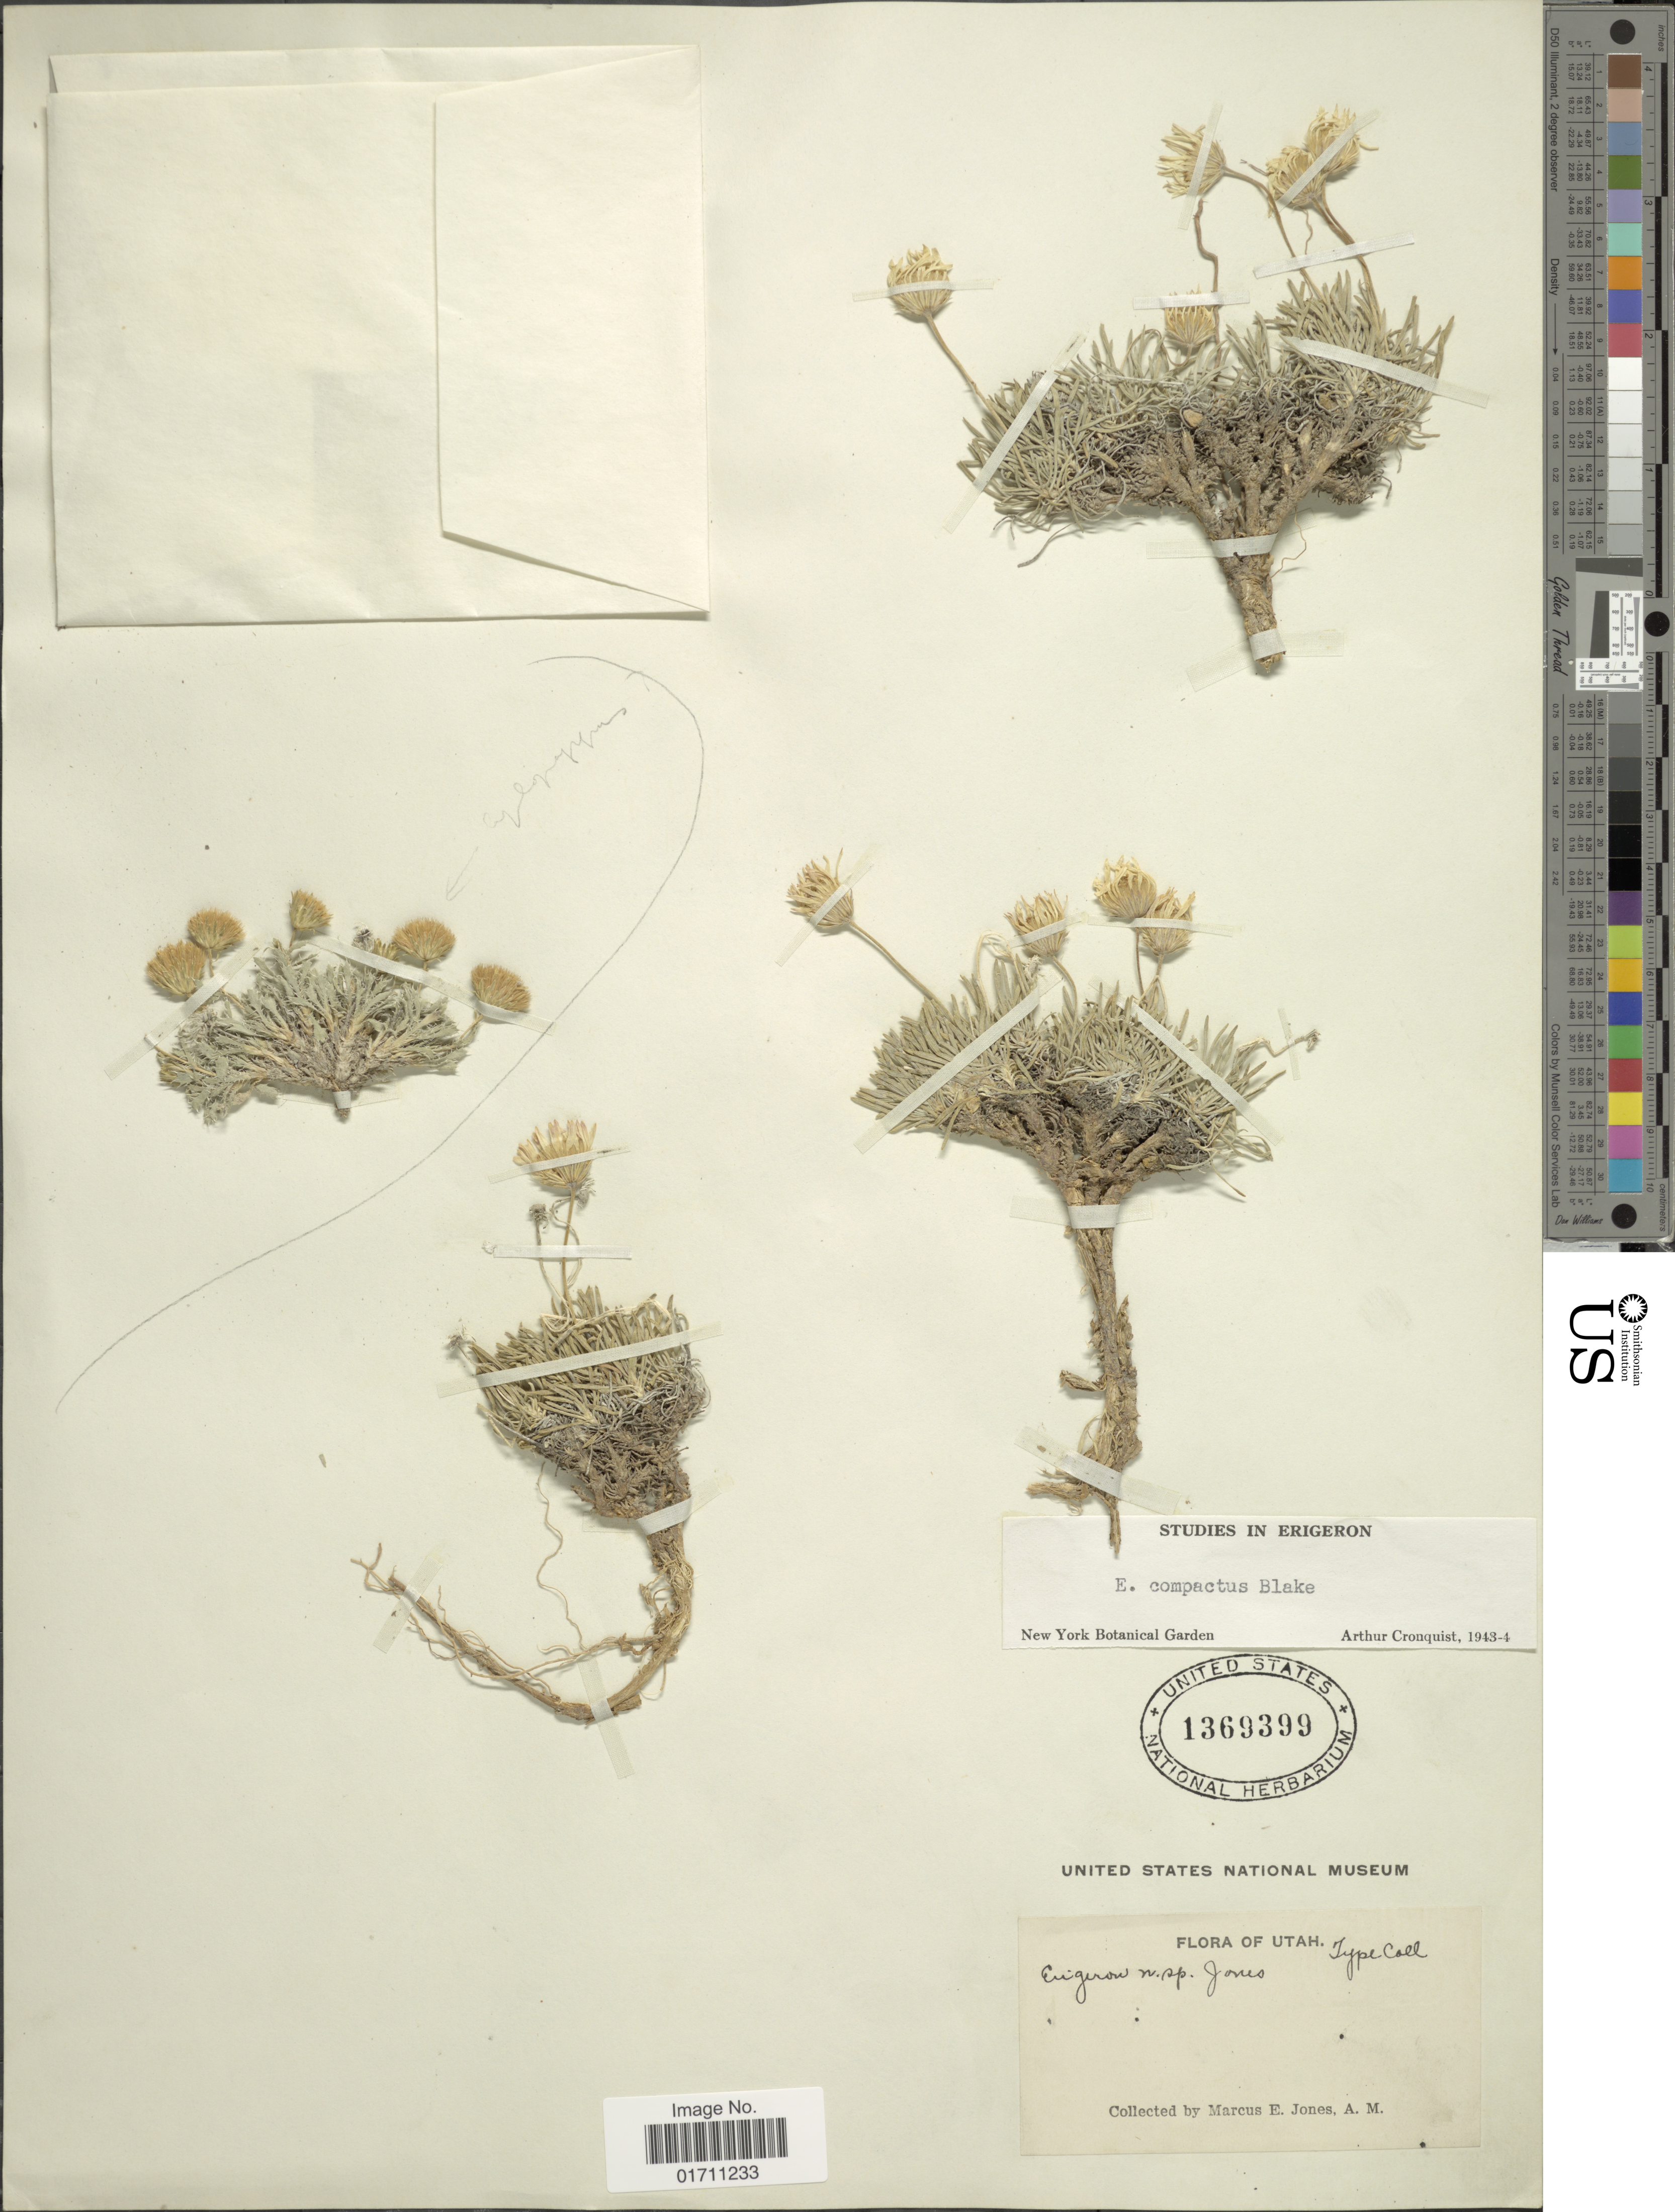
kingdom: Plantae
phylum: Tracheophyta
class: Magnoliopsida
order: Asterales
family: Asteraceae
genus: Erigeron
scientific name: Erigeron compactus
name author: Pursh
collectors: M. E. Jones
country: United States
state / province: Utah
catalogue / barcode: US 1369399